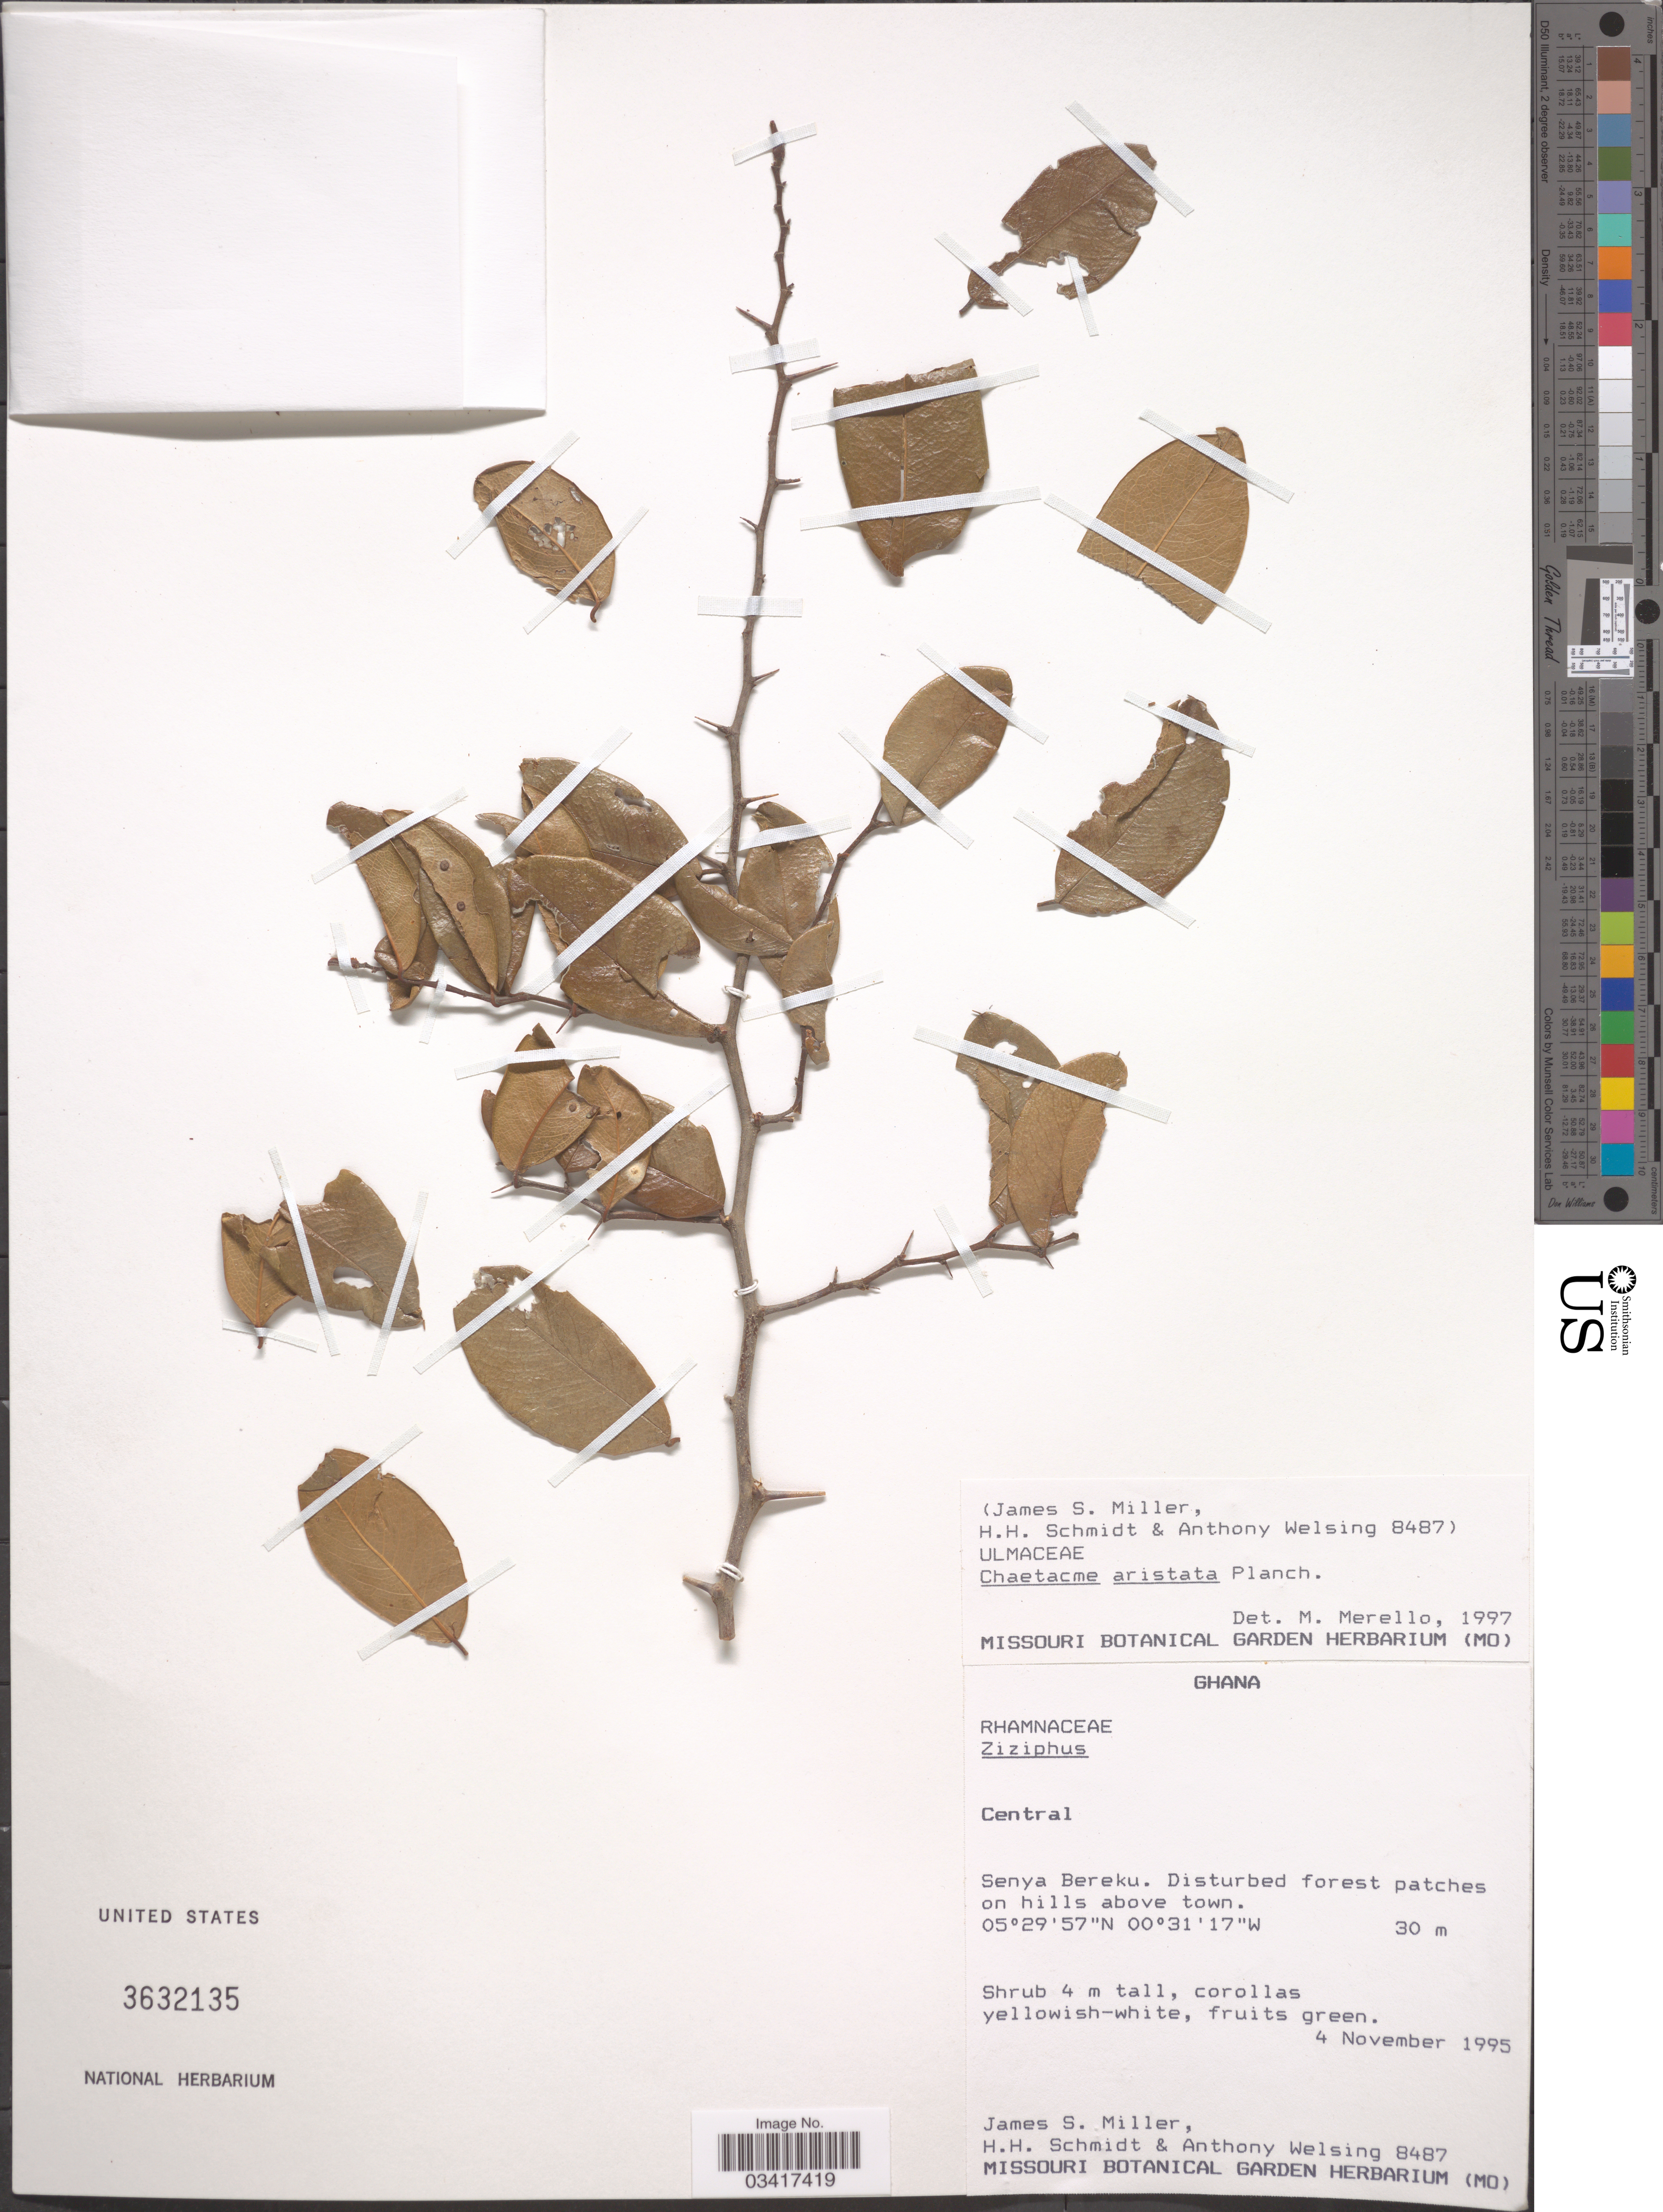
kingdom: Plantae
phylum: Tracheophyta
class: Magnoliopsida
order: Rosales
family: Cannabaceae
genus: Chaetachme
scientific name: Chaetachme aristata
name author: Planch.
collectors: J. S. Miller, H. H. Schmidt & A. Welsing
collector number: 8487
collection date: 1995-11-04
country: Ghana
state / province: Central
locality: Senya Bereku. Disturbed forest patches on hills above town.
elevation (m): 30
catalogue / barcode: US 3632135